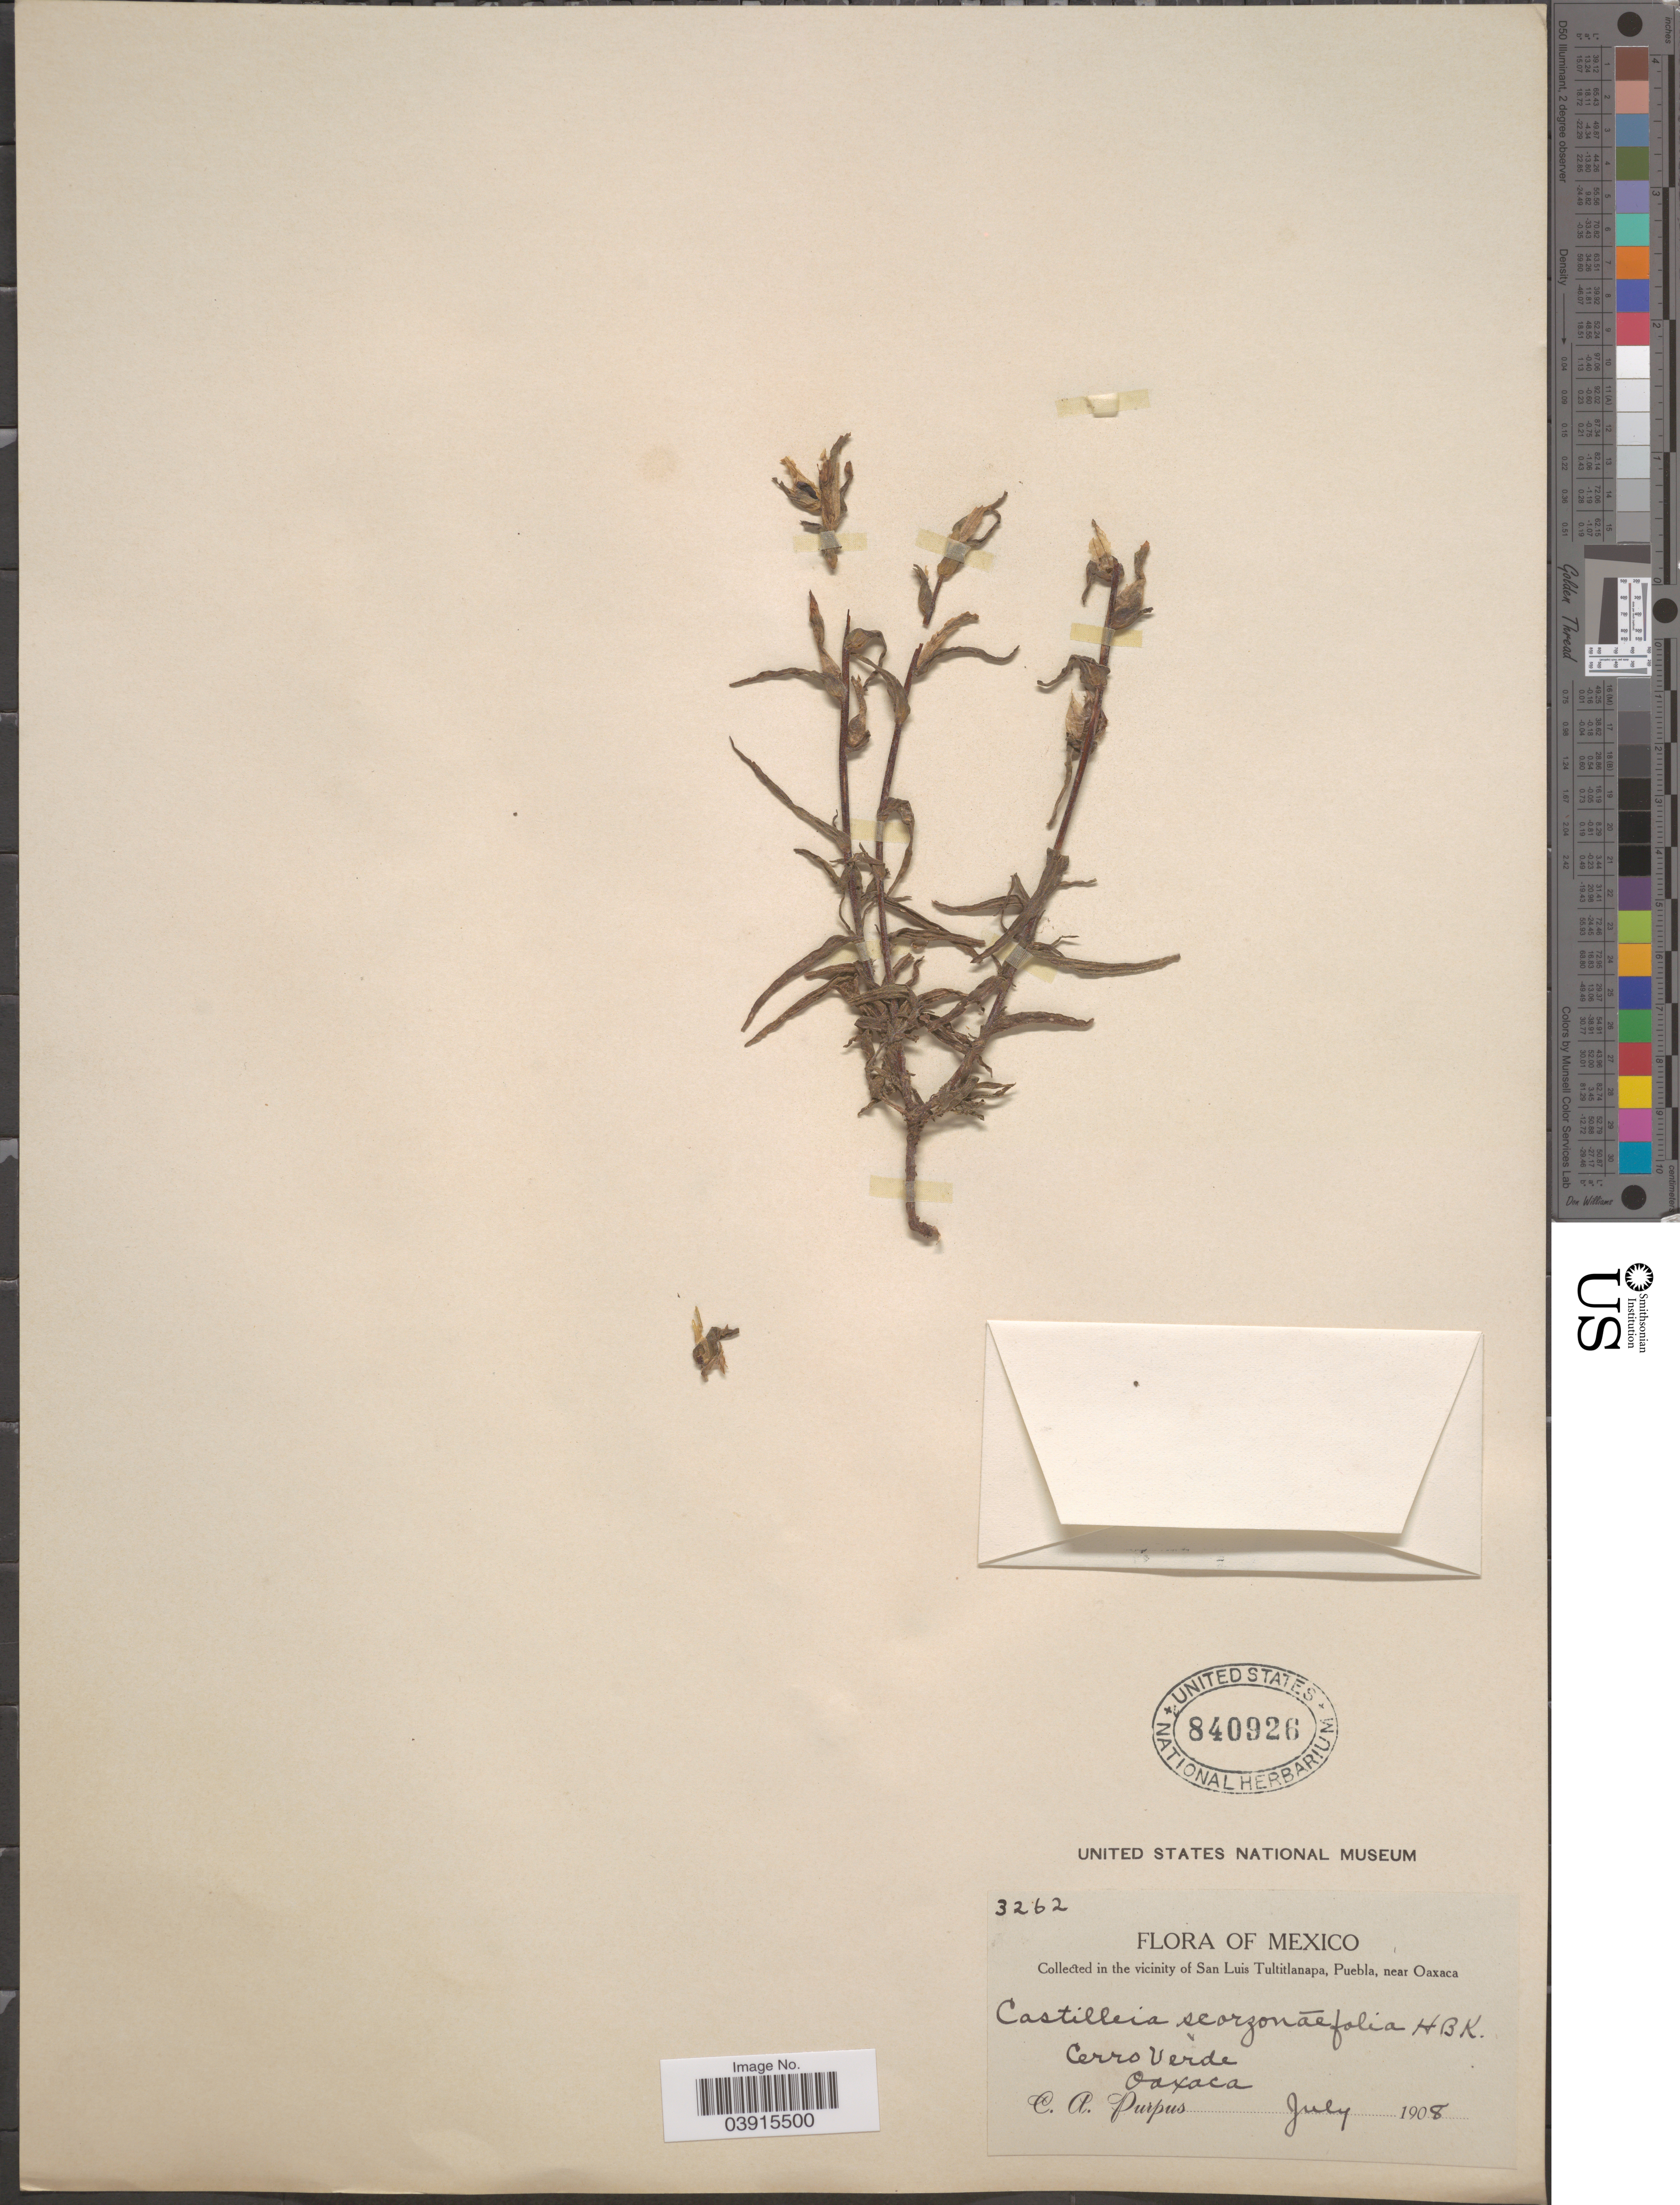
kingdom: Plantae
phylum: Tracheophyta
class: Magnoliopsida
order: Lamiales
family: Orobanchaceae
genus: Castilleja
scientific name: Castilleja scorzonerifolia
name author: Kunth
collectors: C. A. Purpus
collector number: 3262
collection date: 1908-07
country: Mexico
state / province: Oaxaca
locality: Vicinity of San Luis Tultitlanapa, Puebla, near Oaxaca. Cerro Verde.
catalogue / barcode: US 840926